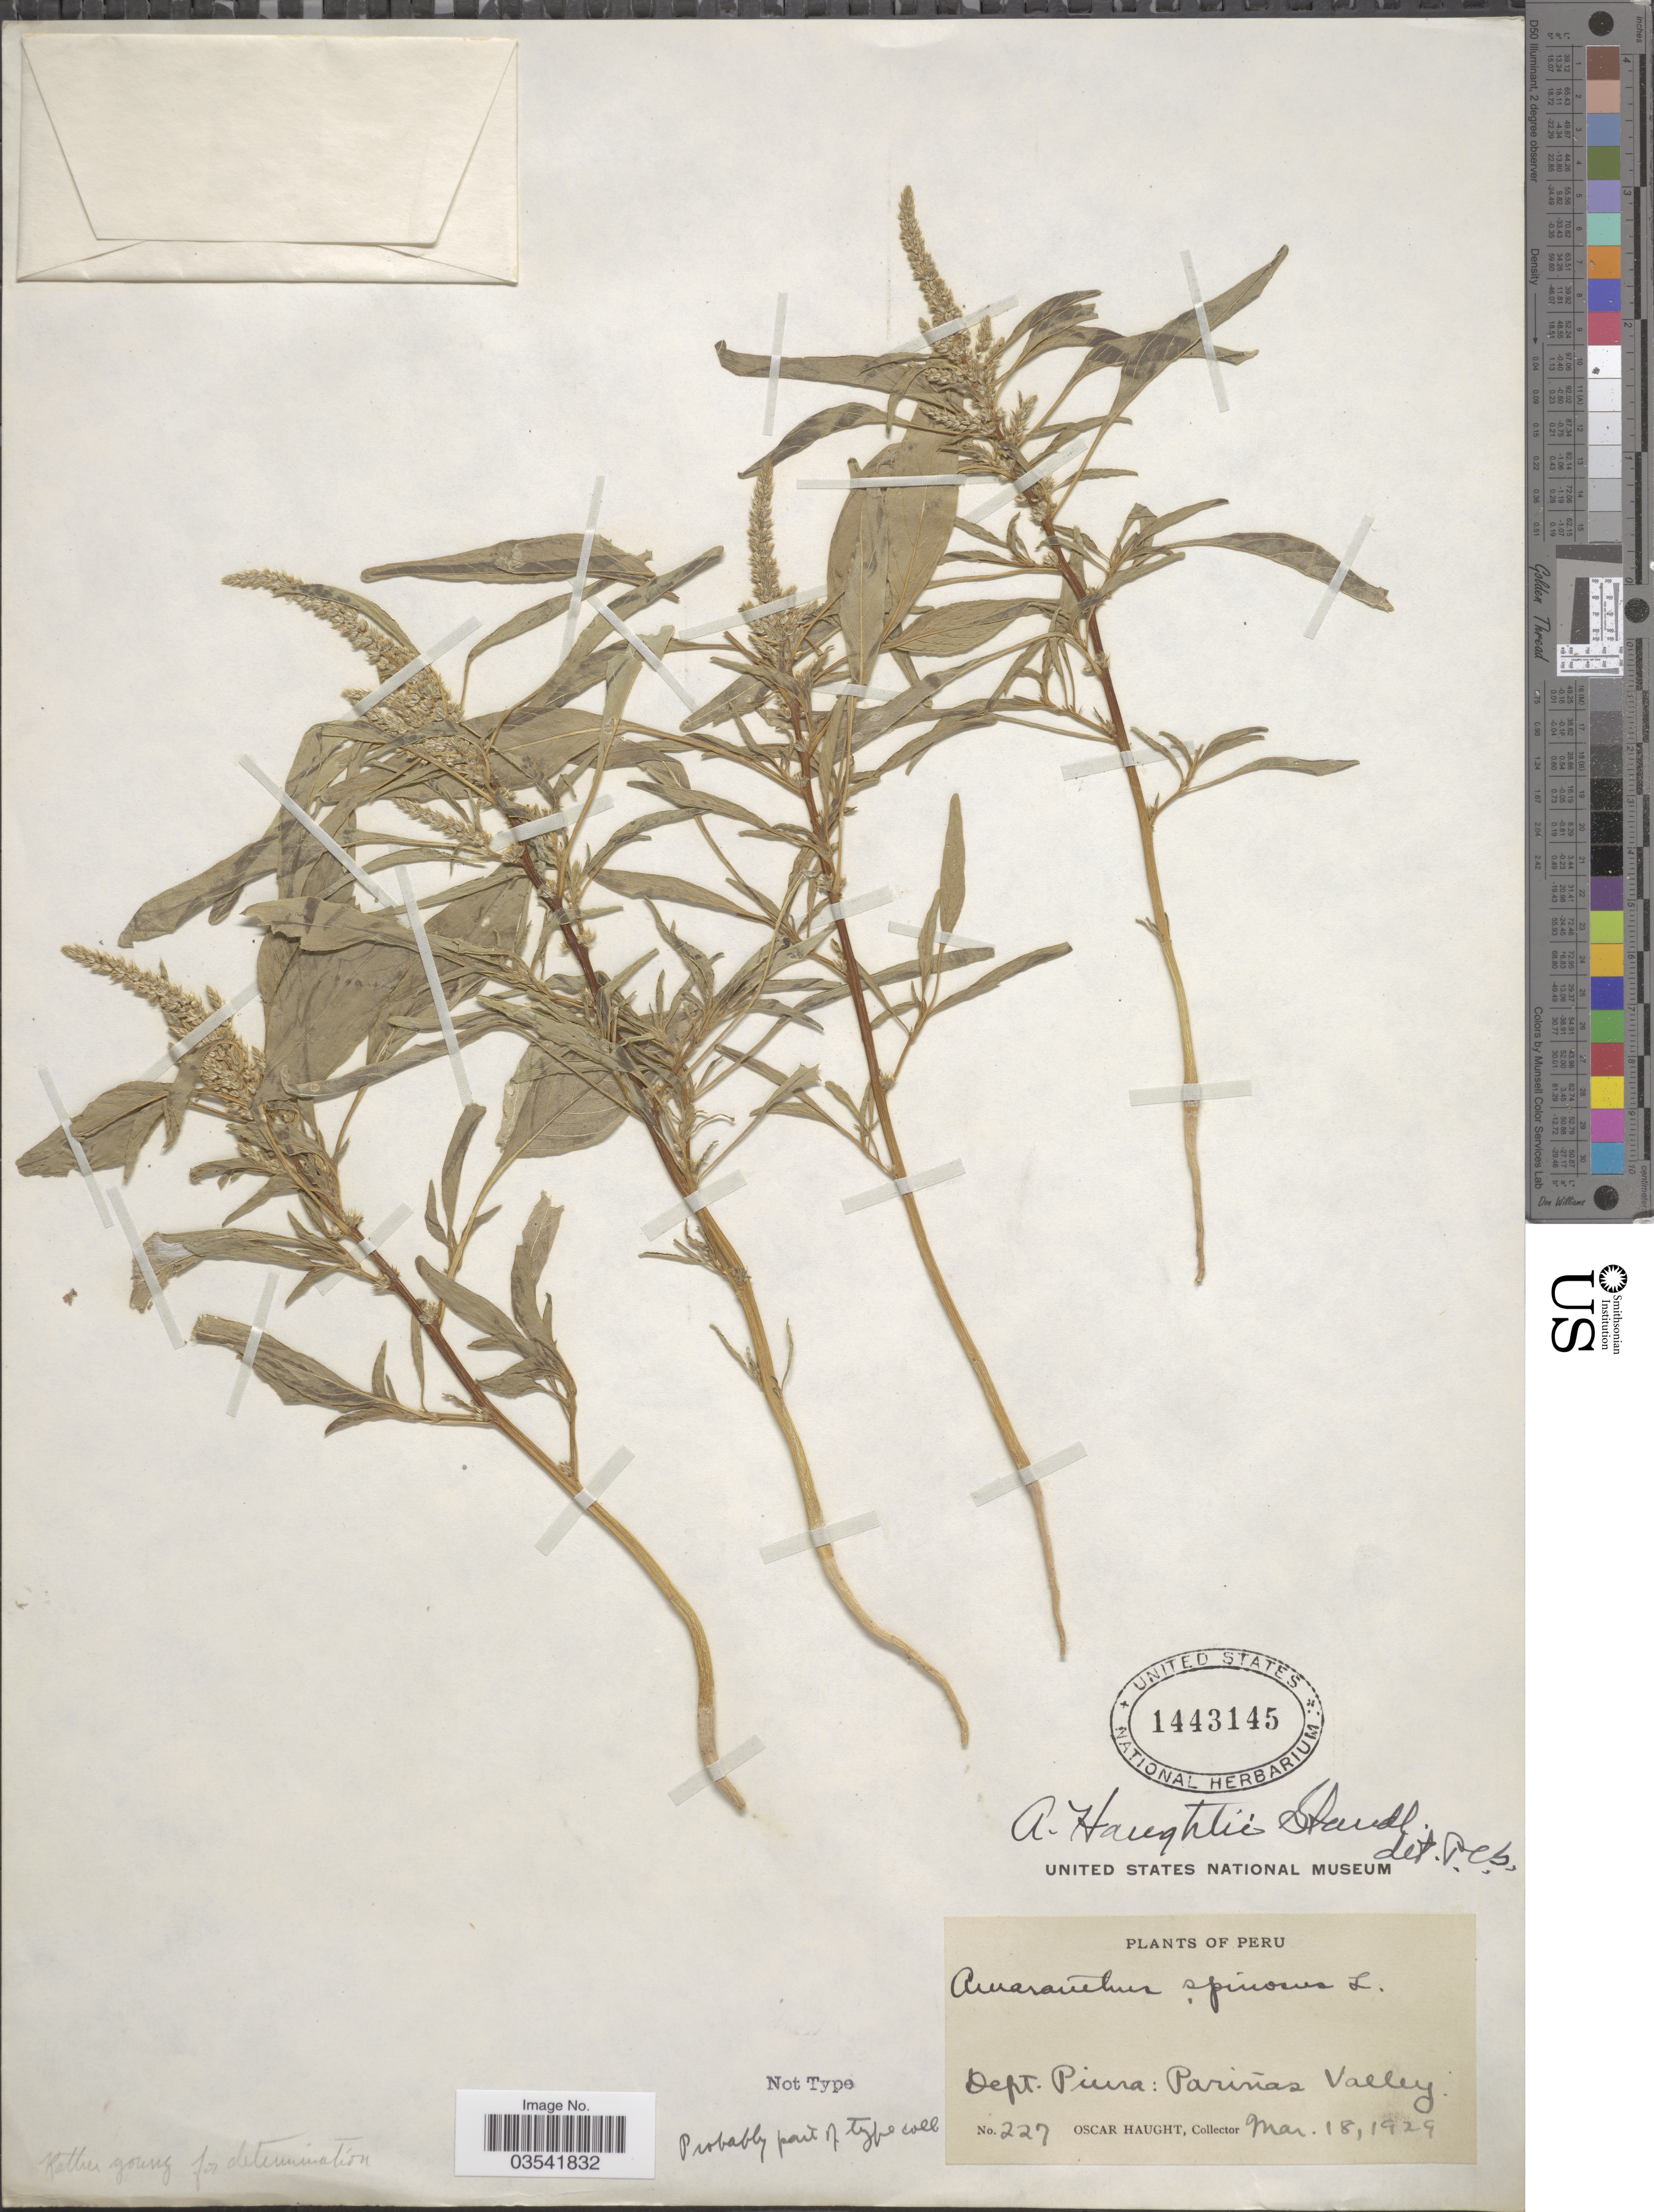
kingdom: Plantae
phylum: Tracheophyta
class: Magnoliopsida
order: Caryophyllales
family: Amaranthaceae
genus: Amaranthus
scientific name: Amaranthus haughtii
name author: Standl.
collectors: O. Haught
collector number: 227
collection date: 1929-03-18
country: Peru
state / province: Piura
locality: Dept. Piura: Pariñas Valley.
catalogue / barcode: US 1443145